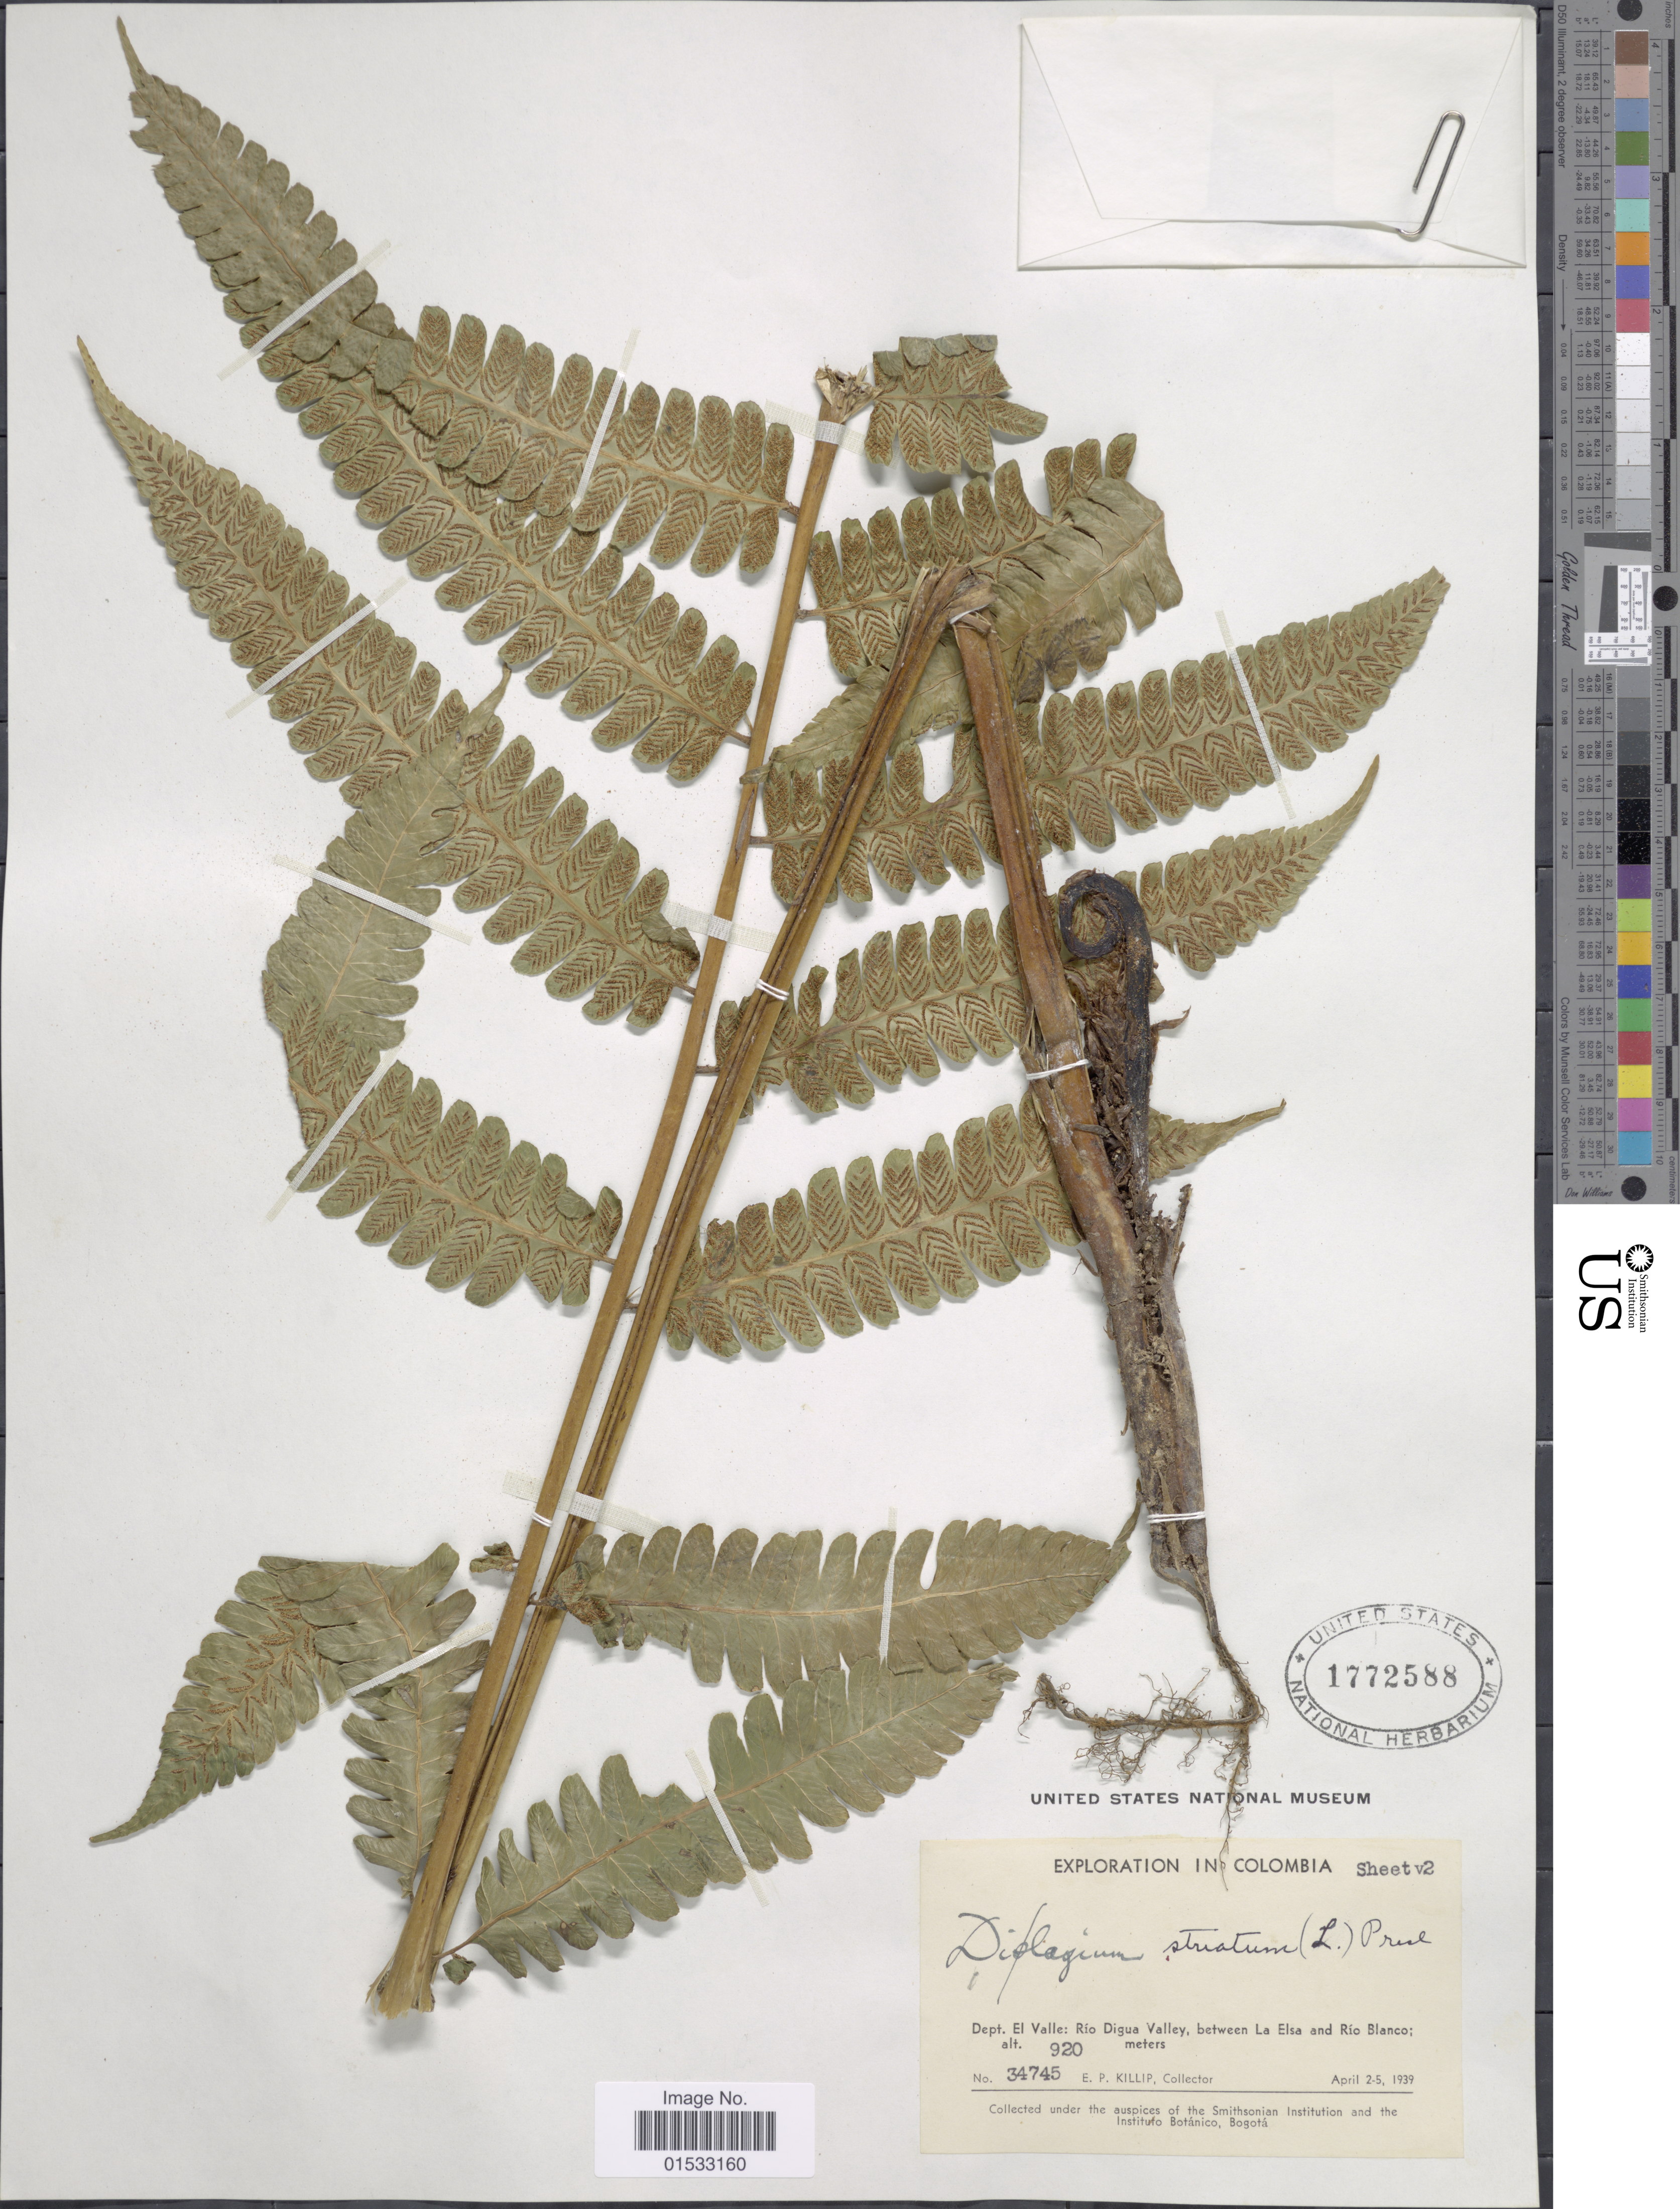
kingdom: Plantae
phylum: Tracheophyta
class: Polypodiopsida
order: Polypodiales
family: Athyriaceae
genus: Diplazium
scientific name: Diplazium striatastrum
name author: Lellinger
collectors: E. P. Killip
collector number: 34745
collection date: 1939-04-02/1939-04-05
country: Colombia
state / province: Valle del Cauca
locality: Dept. El Valle: Río Digua Valley, between La Elsa and Río Blanco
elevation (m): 920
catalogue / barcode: US 1772588